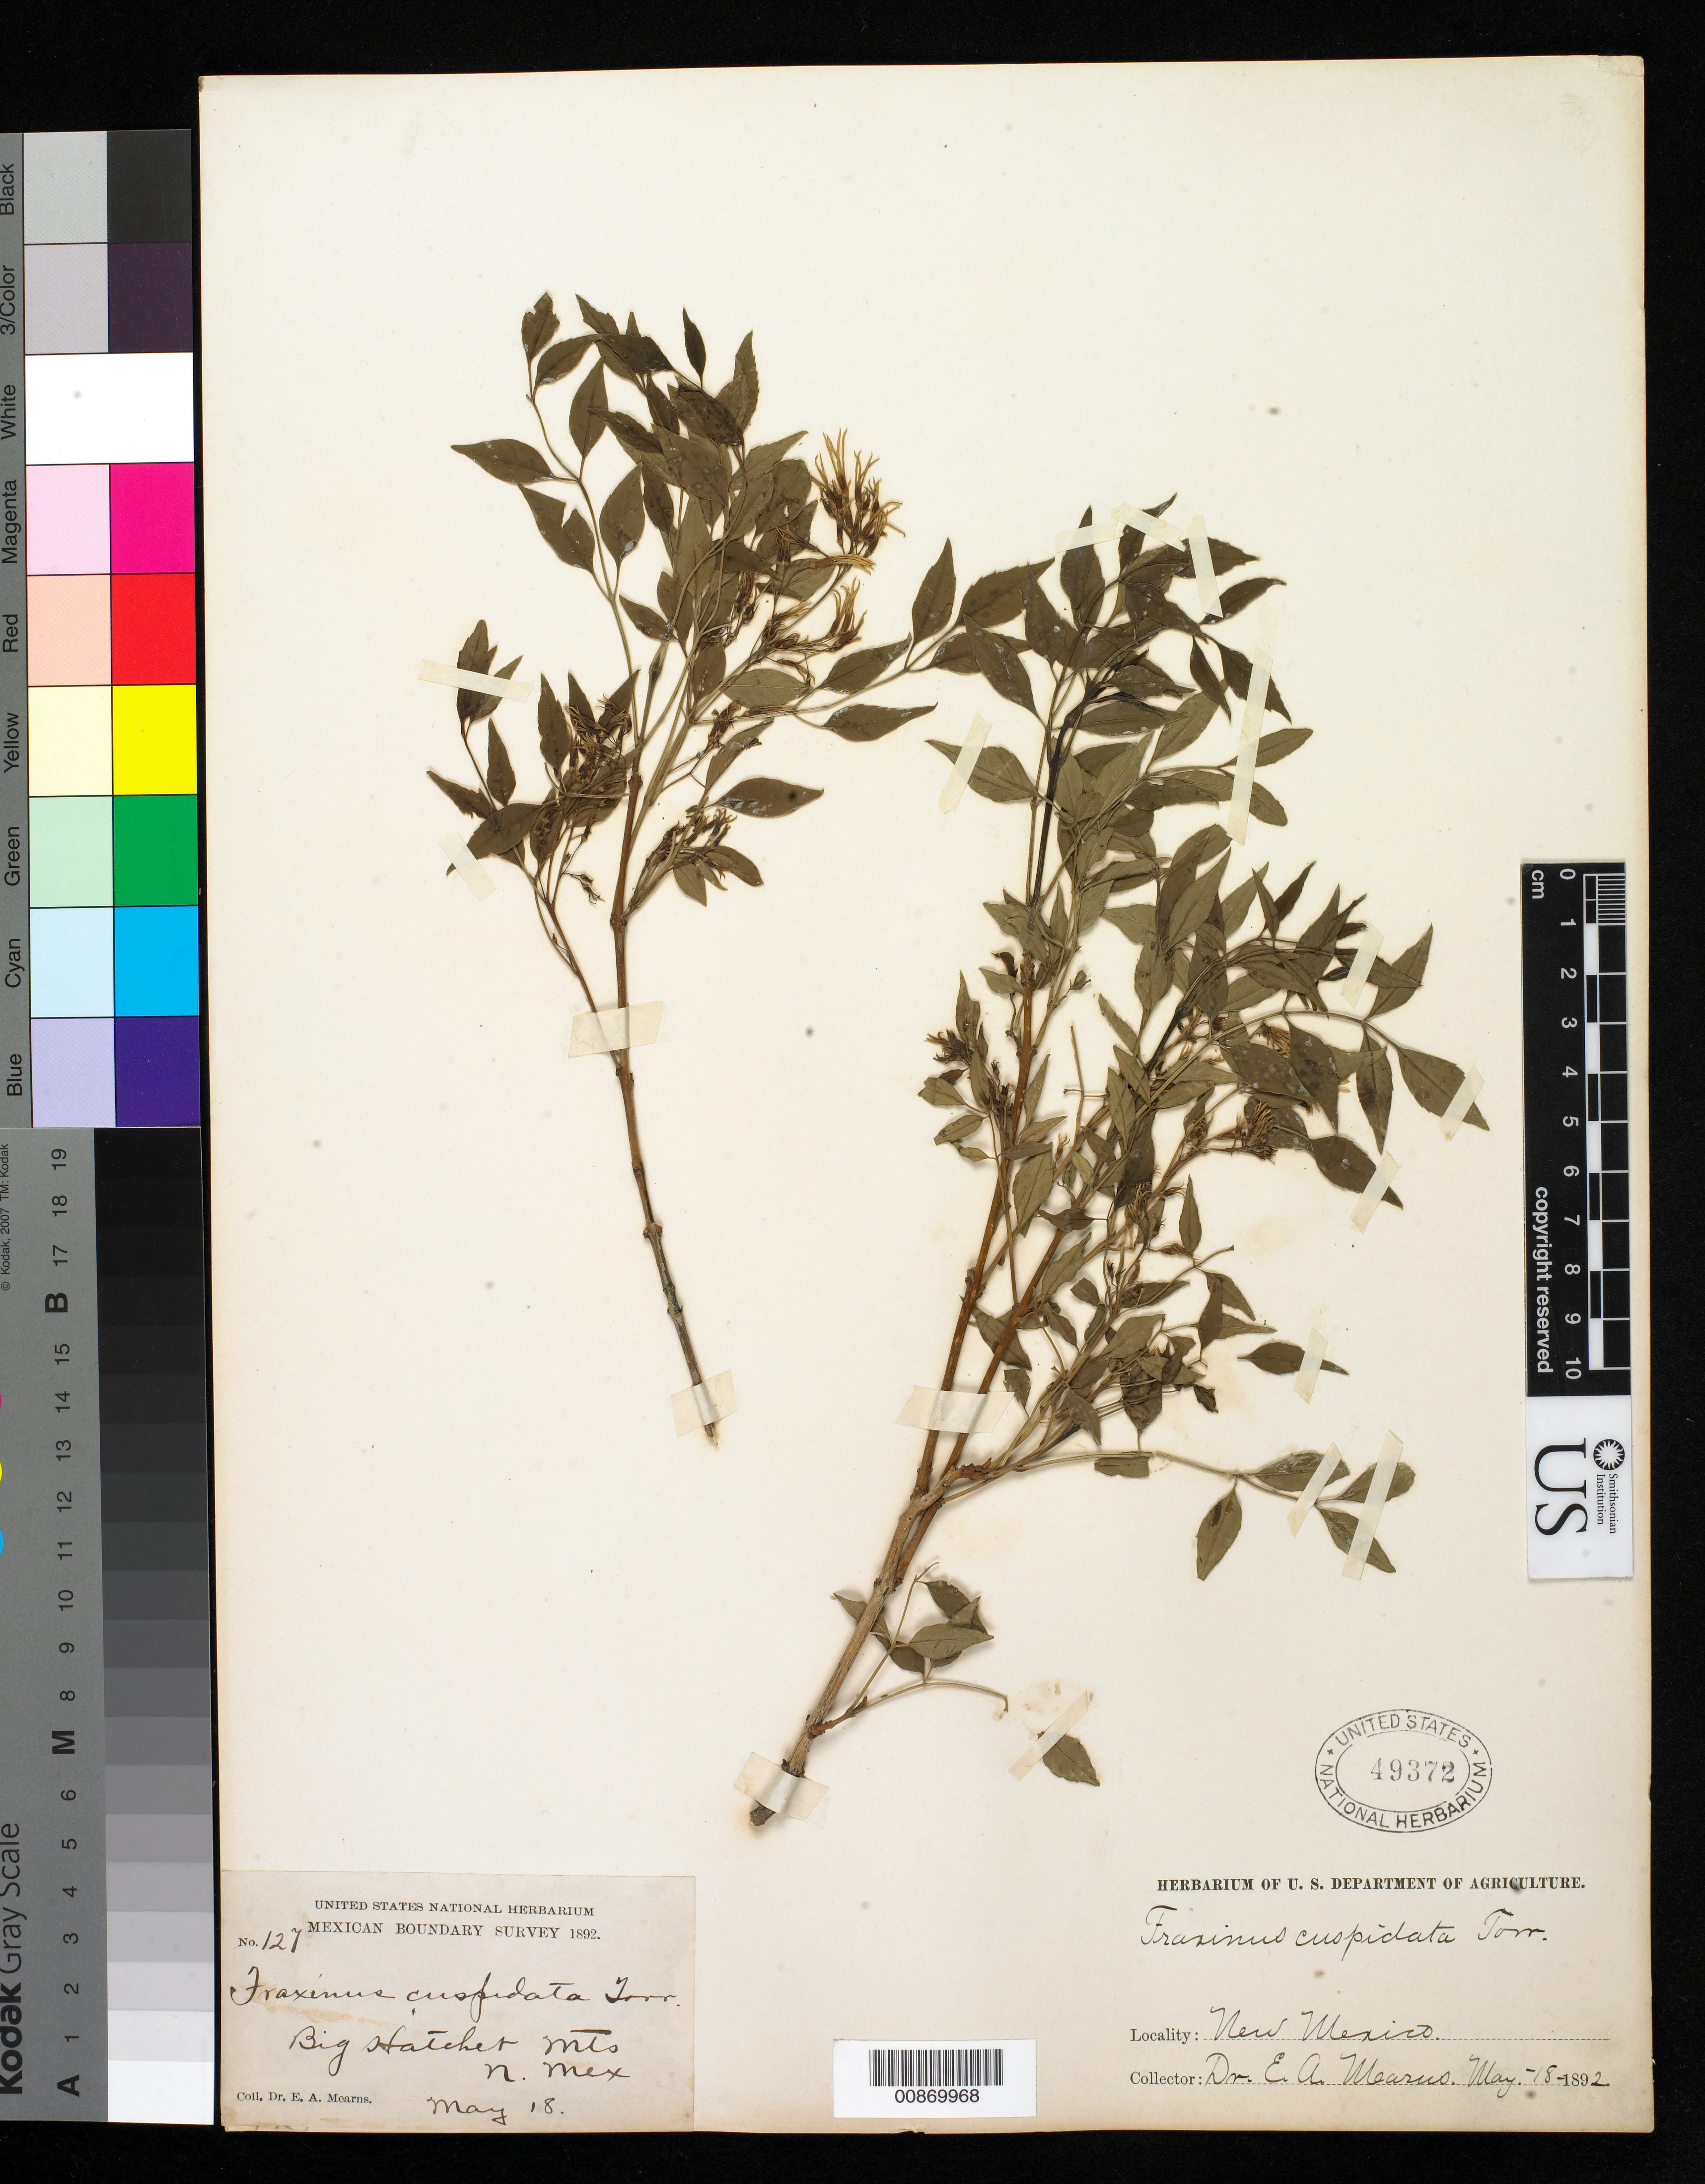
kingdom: Plantae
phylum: Tracheophyta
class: Magnoliopsida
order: Lamiales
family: Oleaceae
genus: Fraxinus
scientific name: Fraxinus cuspidata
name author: Torr.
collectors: E. A. Mearns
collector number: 127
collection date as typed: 18 May 1892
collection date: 1892-05-18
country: United States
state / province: New Mexico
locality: Big Hatchet Mts., New Mexico.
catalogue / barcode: US 49372